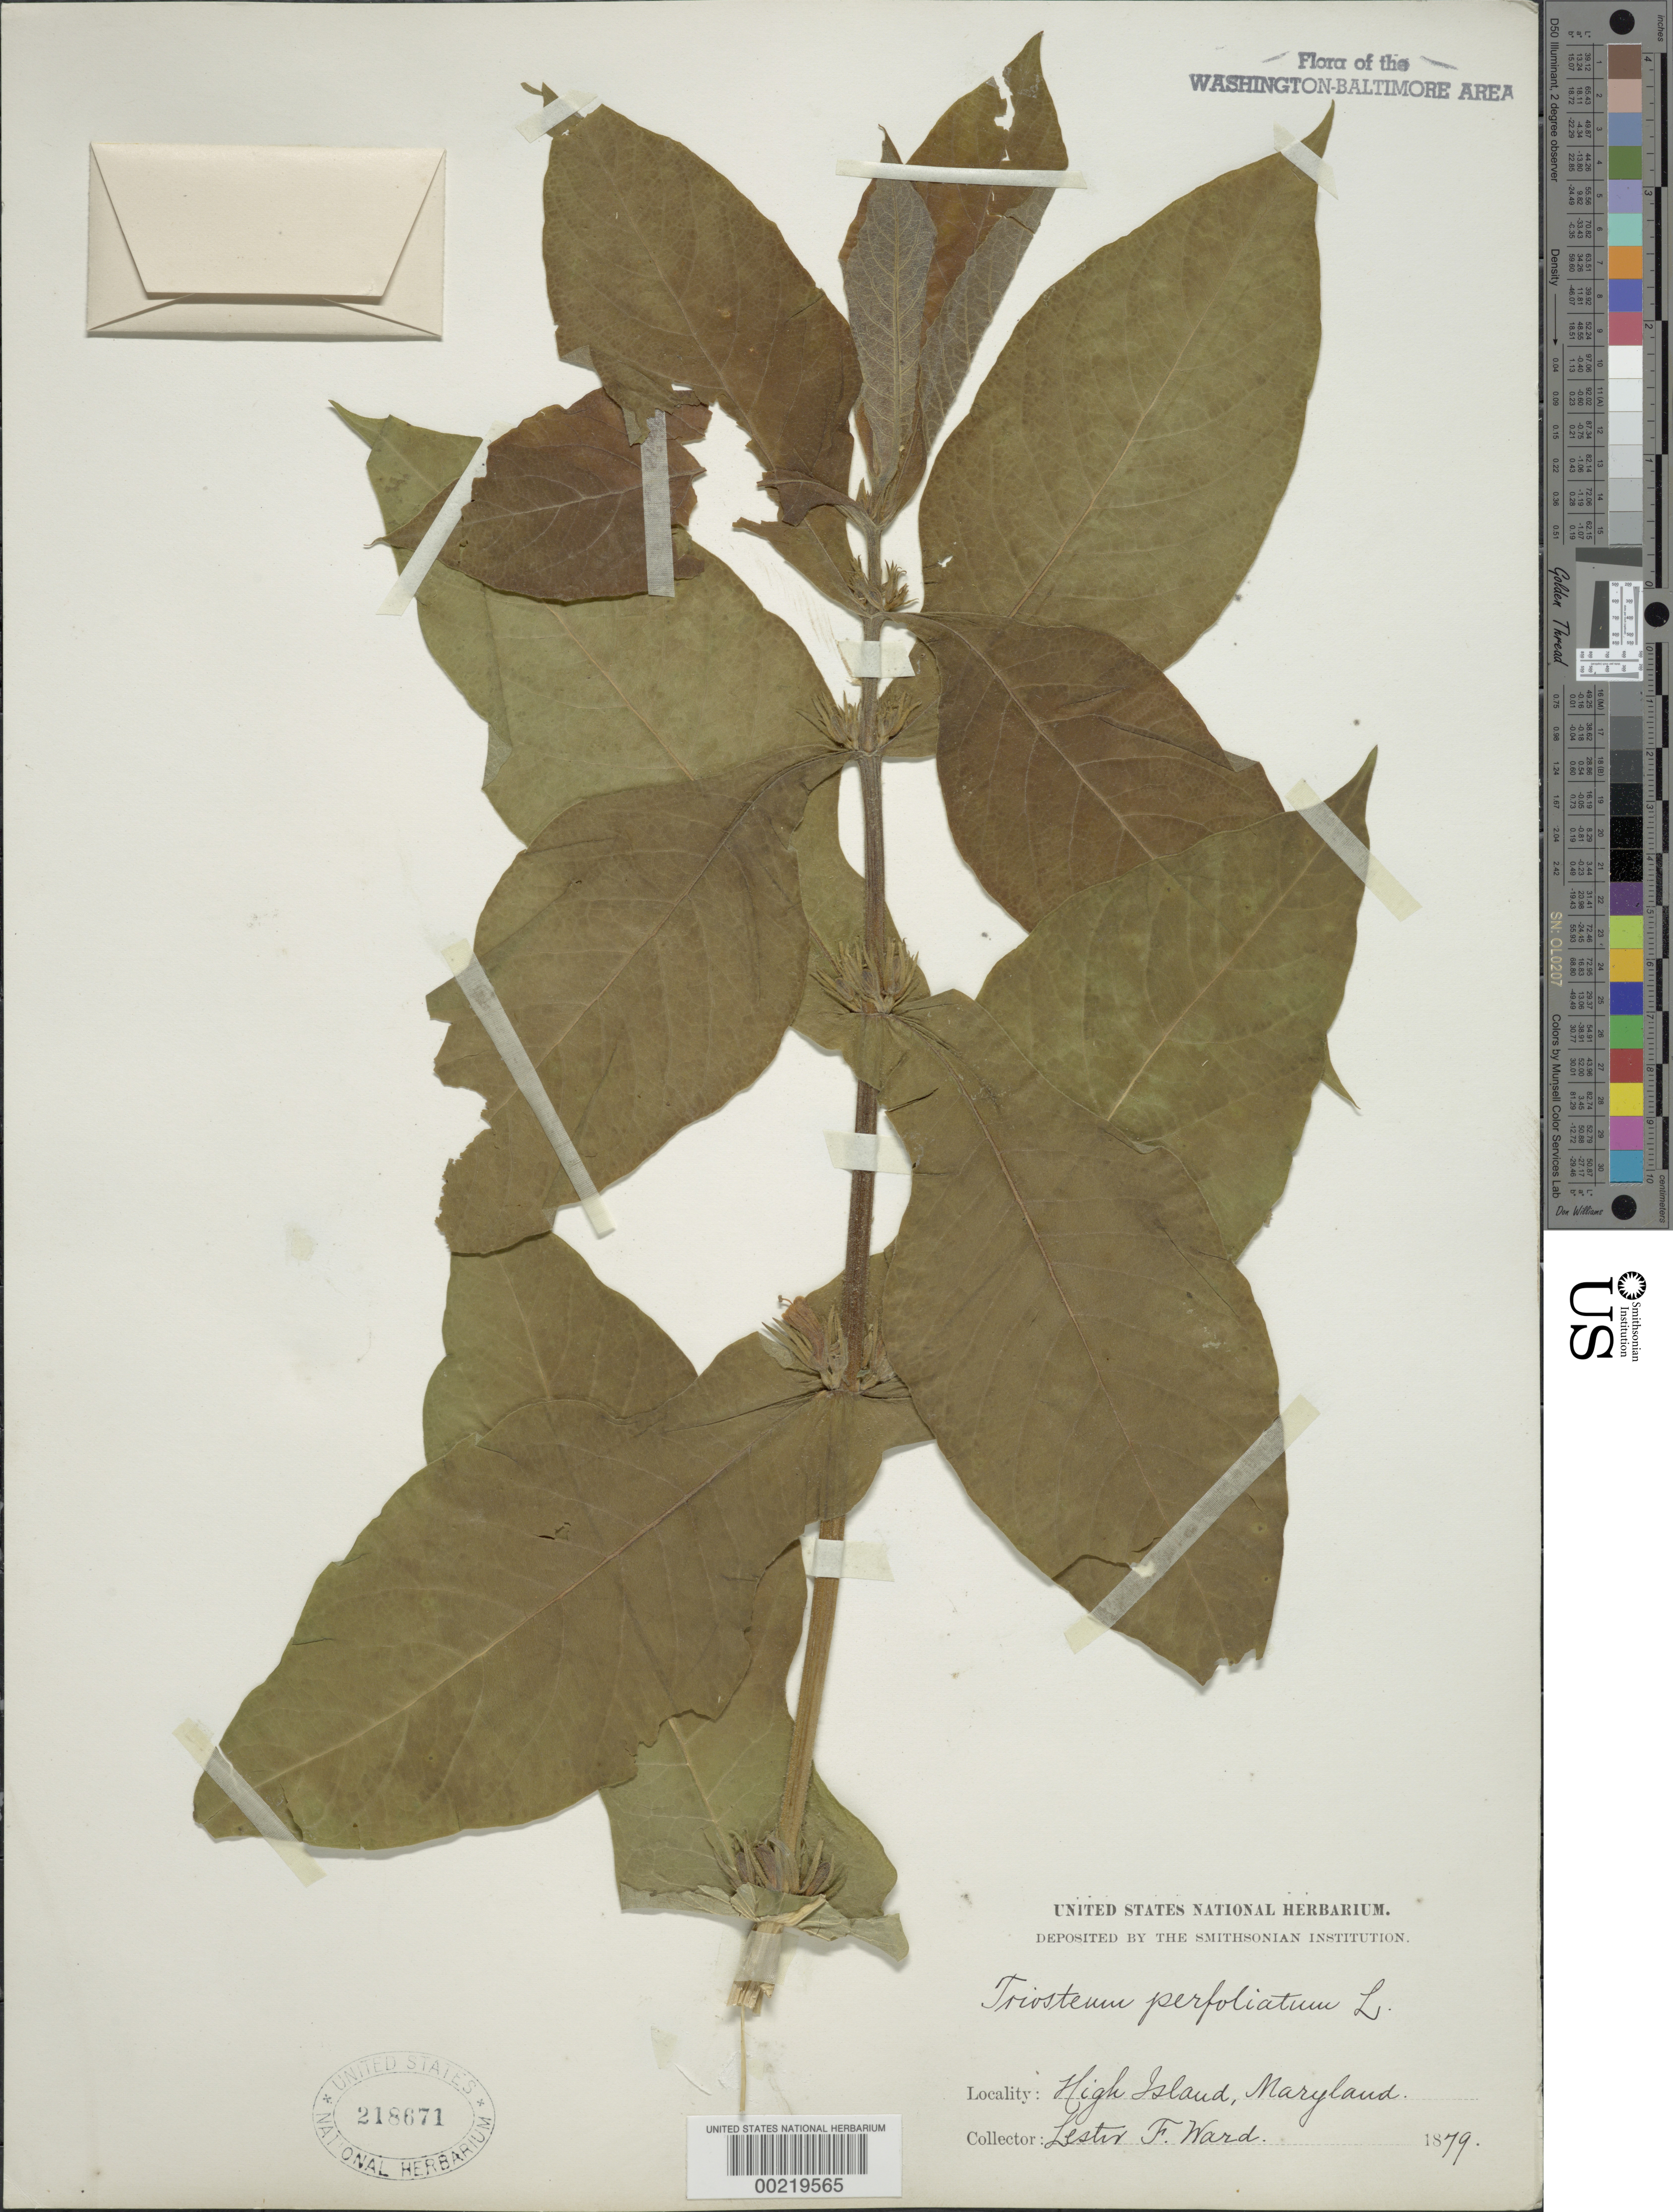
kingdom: Plantae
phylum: Tracheophyta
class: Magnoliopsida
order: Dipsacales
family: Caprifoliaceae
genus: Triosteum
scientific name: Triosteum perfoliatum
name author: L.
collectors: L. F. Ward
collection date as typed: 1879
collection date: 1879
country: United States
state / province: Maryland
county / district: Montgomery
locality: High Island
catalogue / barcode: US 218671